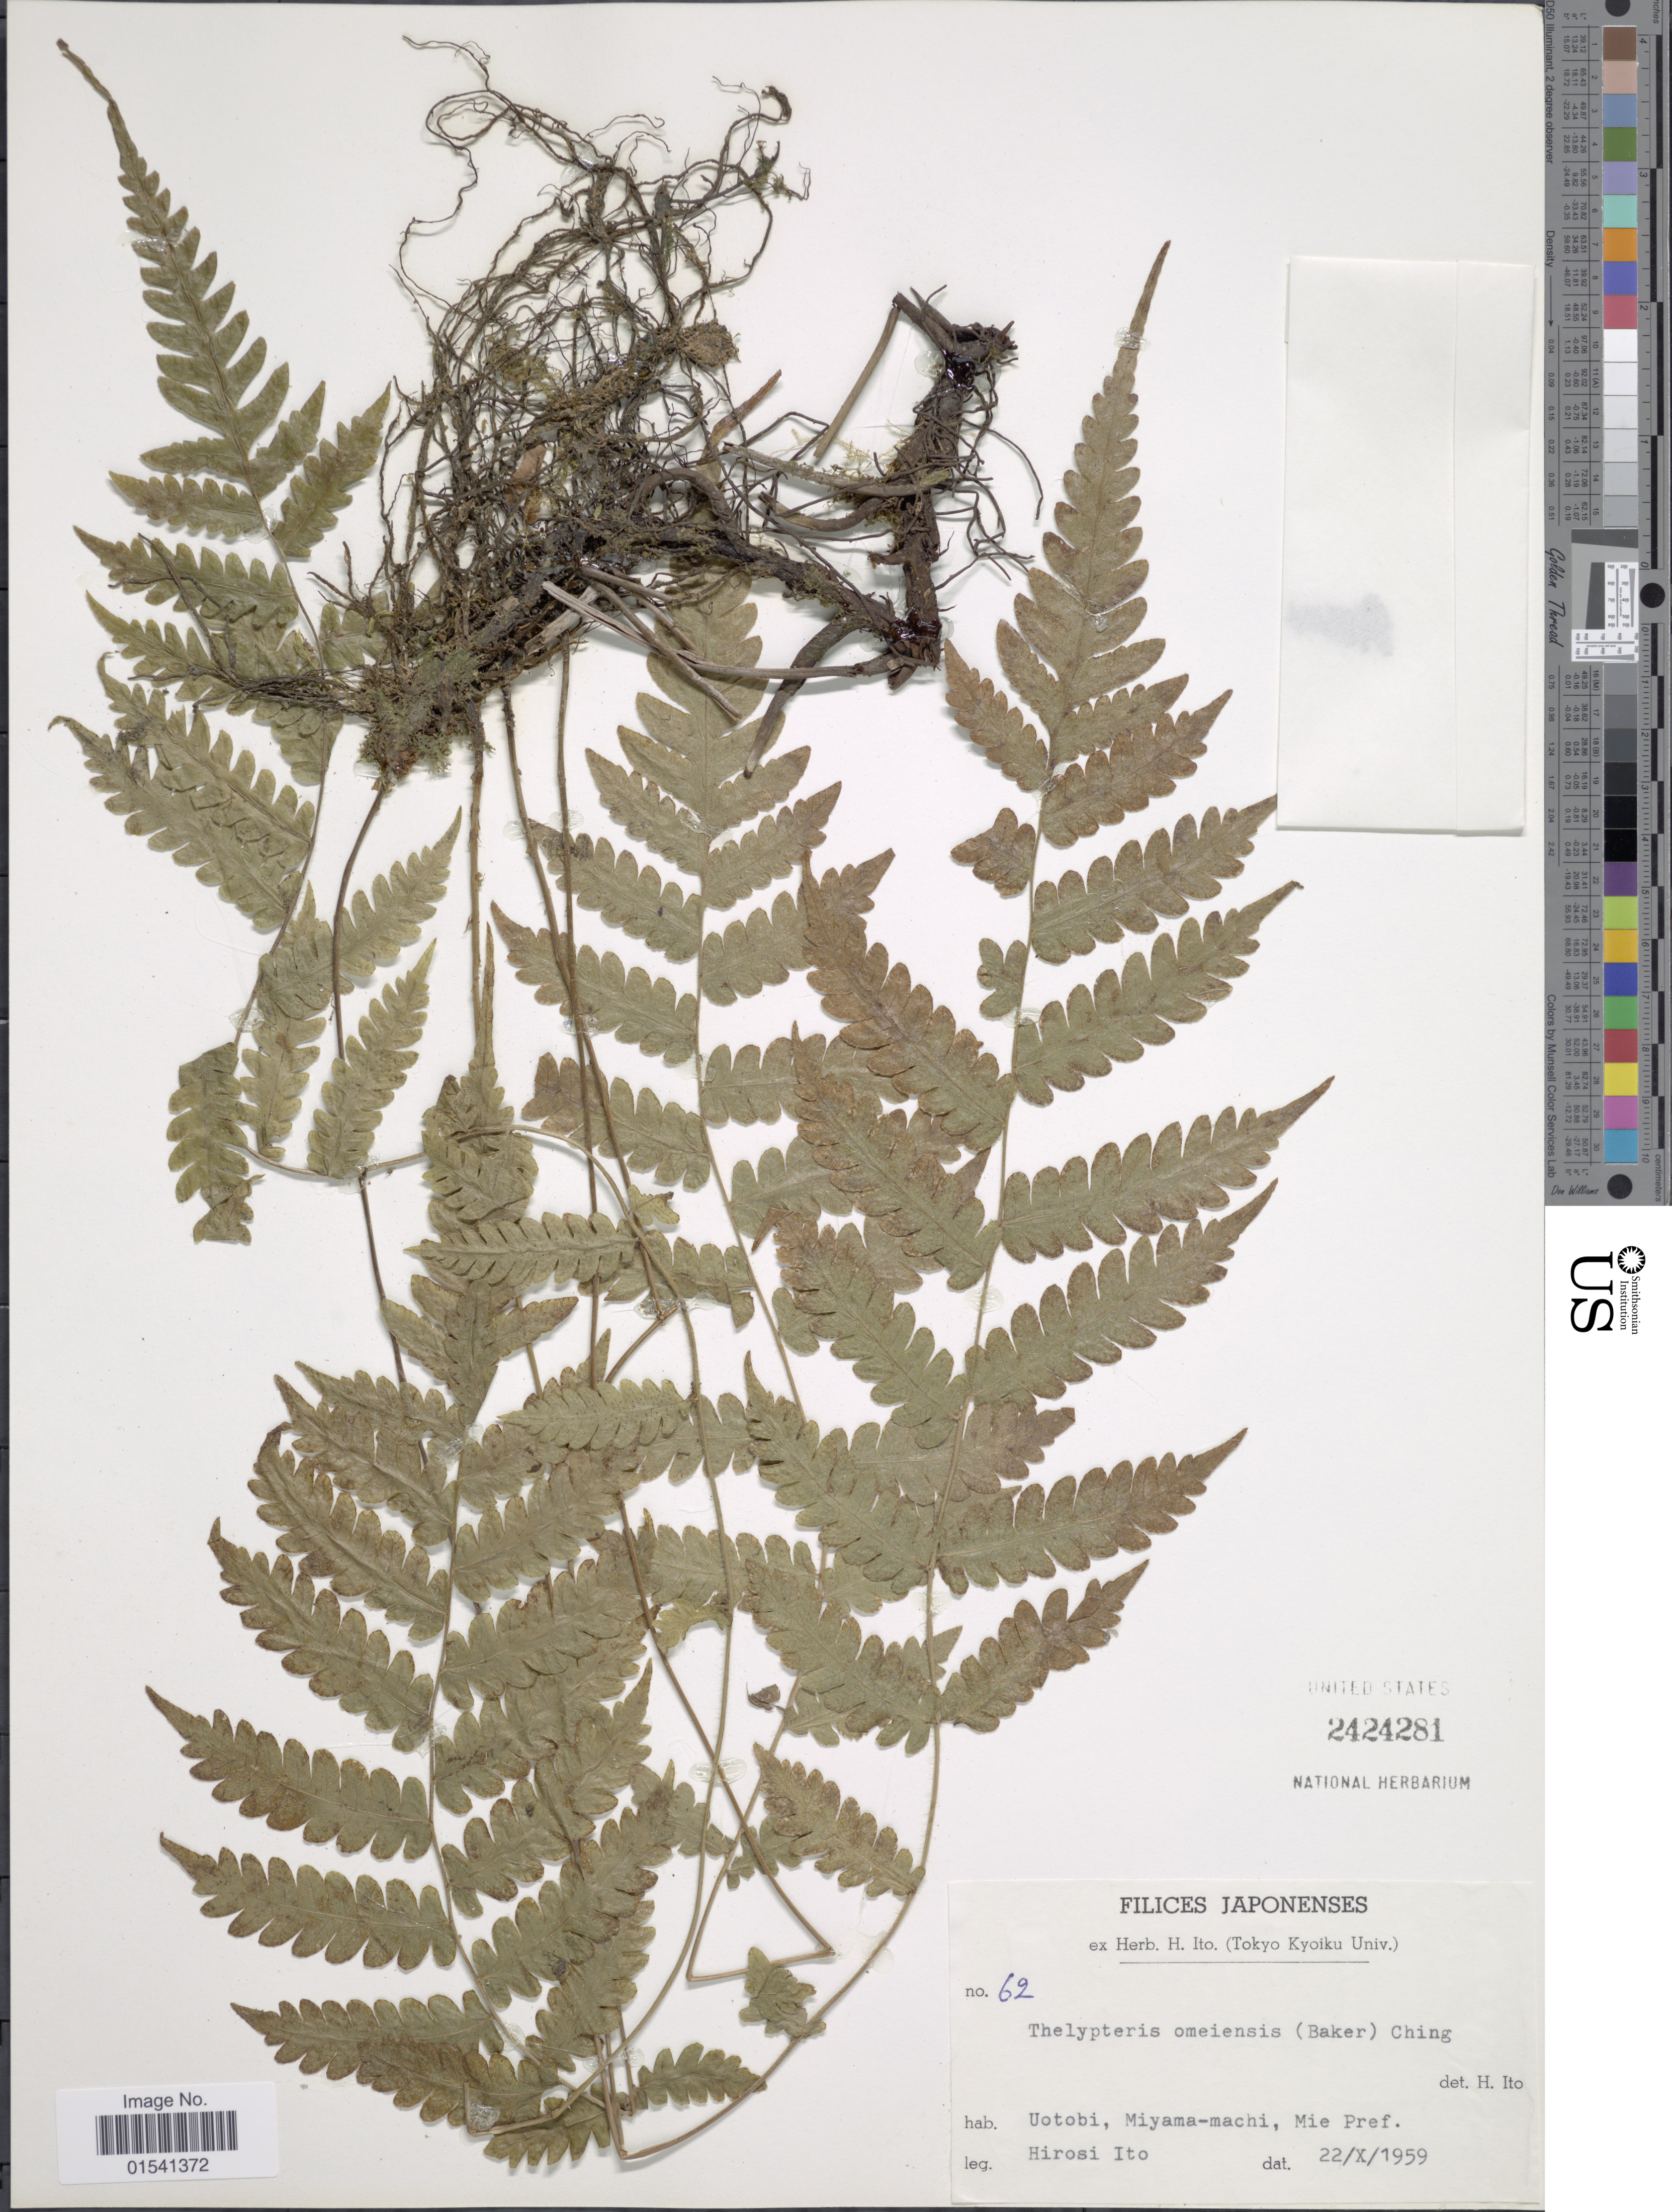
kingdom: Plantae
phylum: Tracheophyta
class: Polypodiopsida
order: Polypodiales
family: Thelypteridaceae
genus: Cyclogramma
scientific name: Cyclogramma omeiensis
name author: (Baker) Tagawa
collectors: H. Itô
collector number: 62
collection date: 1959-10-22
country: Japan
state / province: Mie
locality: Uotobi, Miyama-machi, Mie Pref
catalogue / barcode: US 2424281